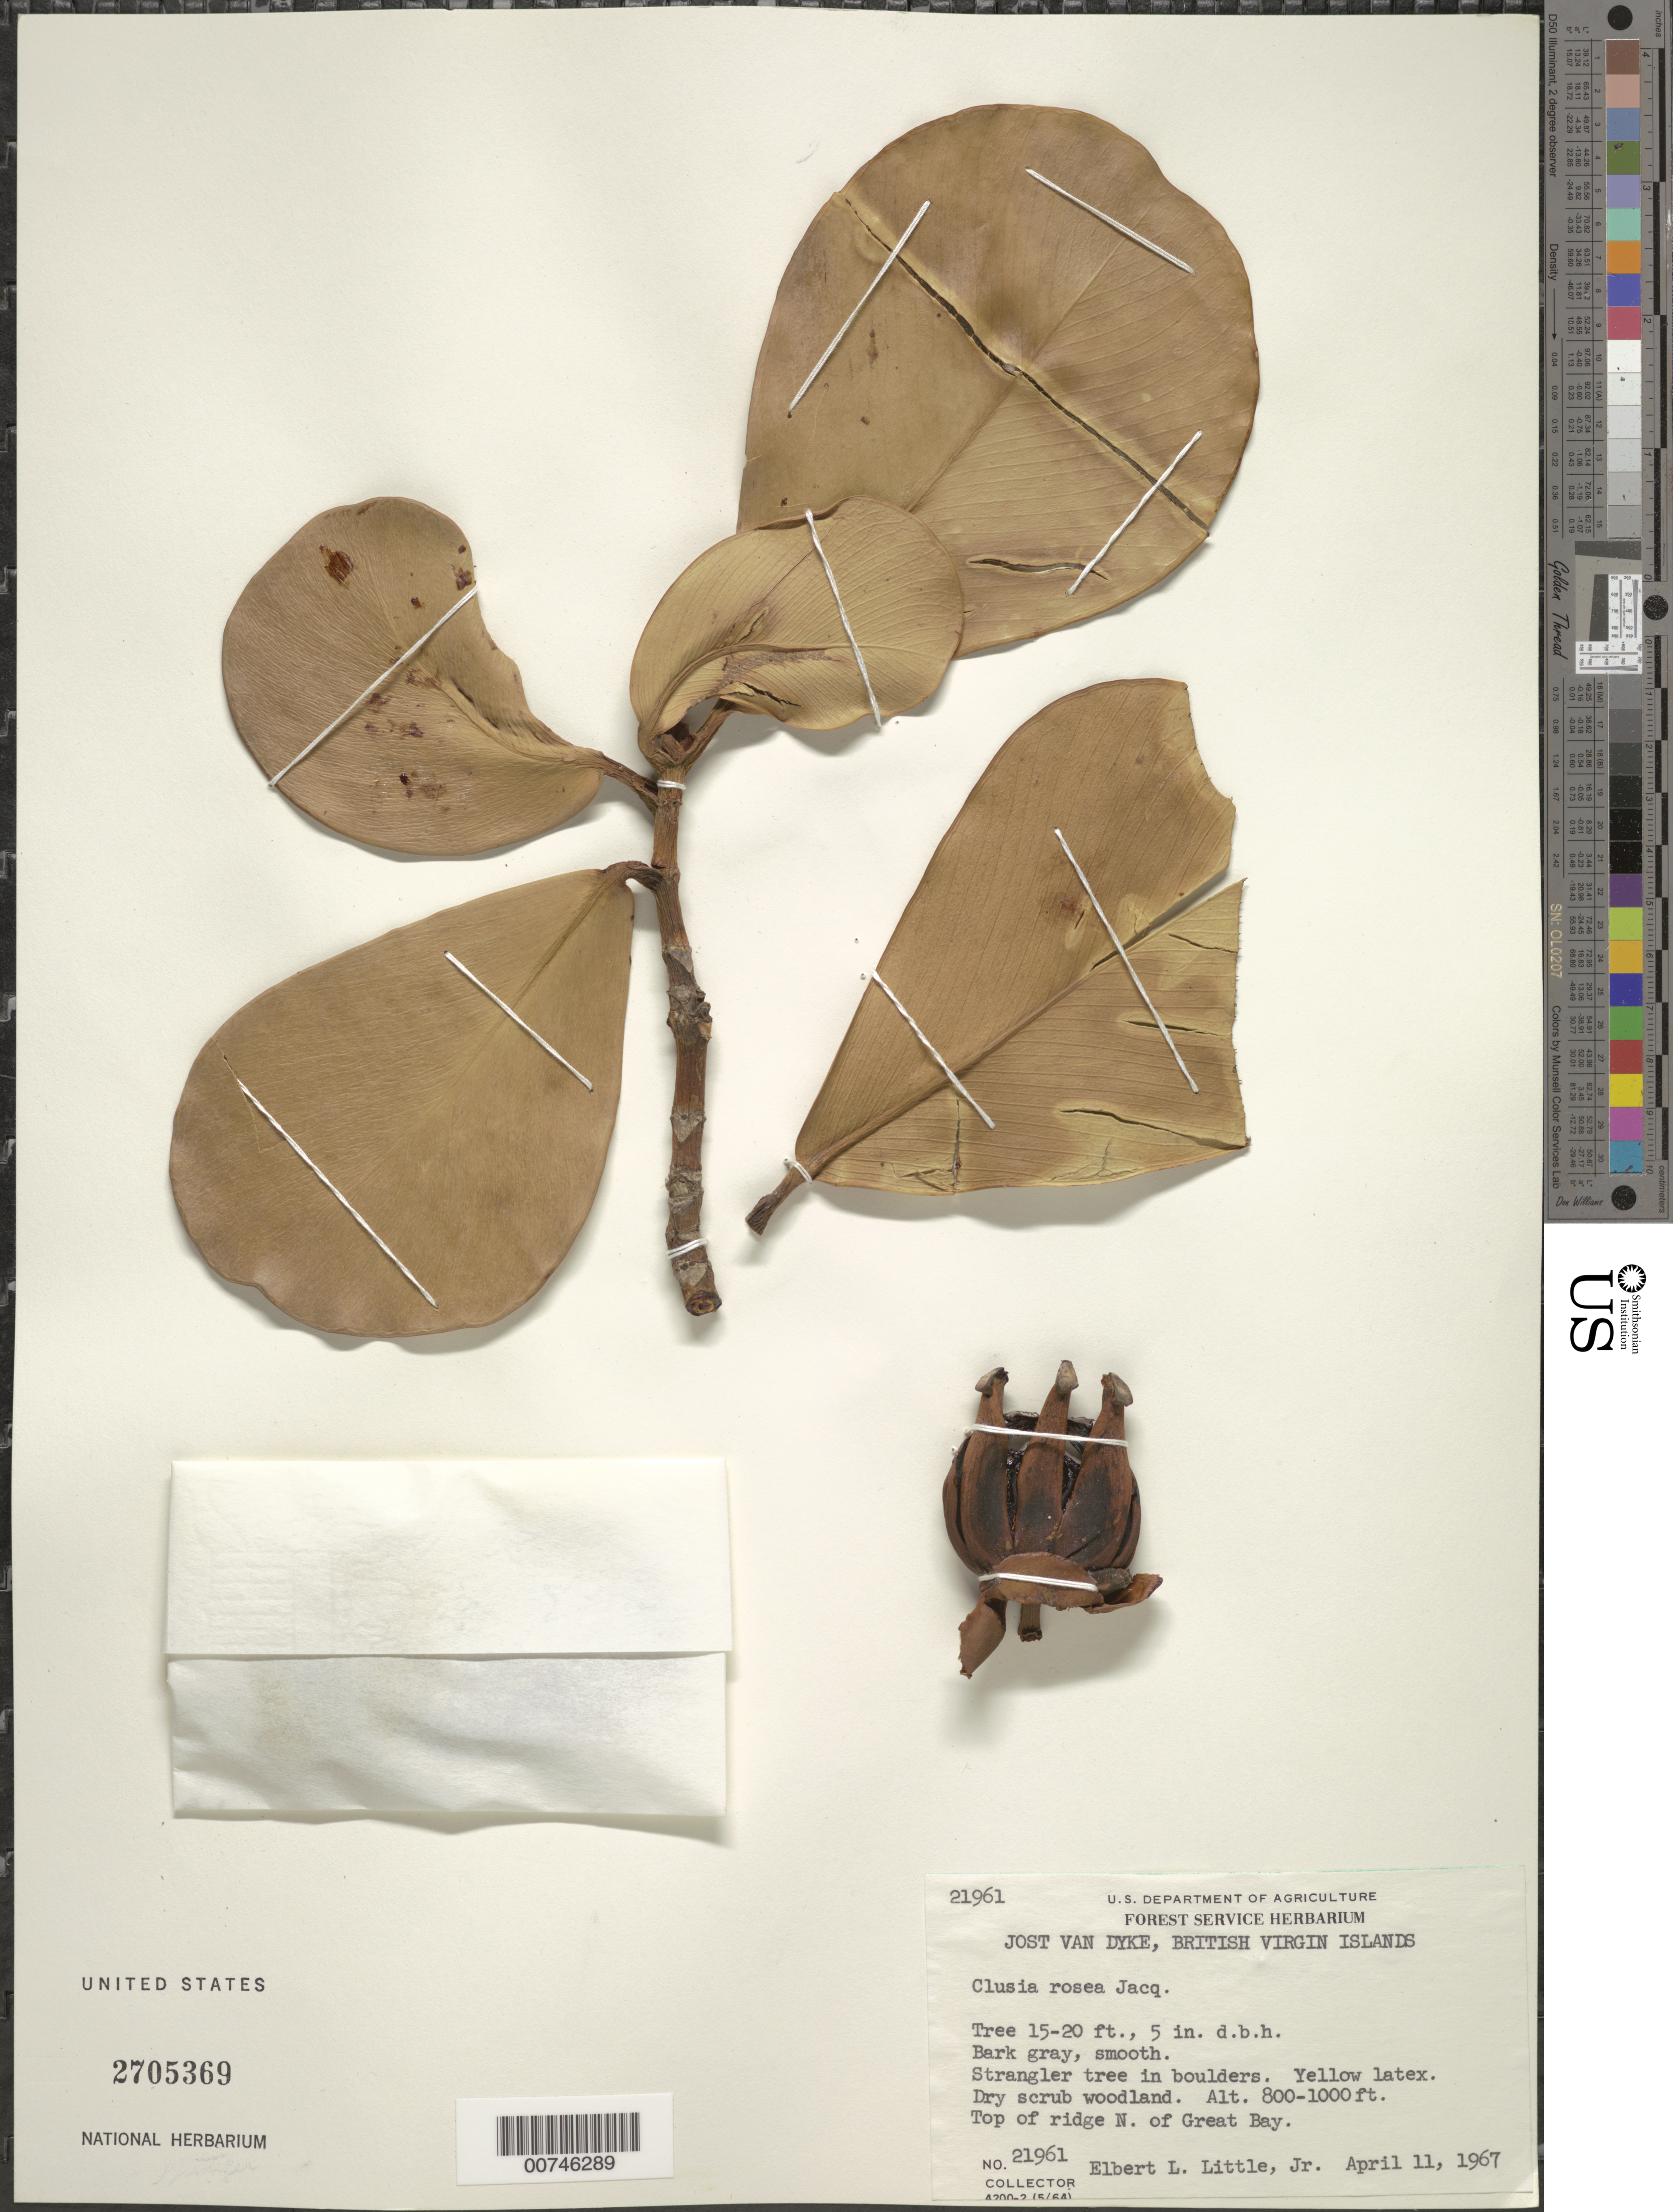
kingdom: Plantae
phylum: Tracheophyta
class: Magnoliopsida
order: Malpighiales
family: Clusiaceae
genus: Clusia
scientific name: Clusia rosea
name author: Jacq.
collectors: E. L. Little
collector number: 21961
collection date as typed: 11 Apr 1967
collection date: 1967-04-11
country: British Virgin Islands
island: Jost Van Dyke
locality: Top of ridge N of Great Bay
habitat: Dry scrub woodland. Strangler tree in boulders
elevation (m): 244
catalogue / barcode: US 2705369